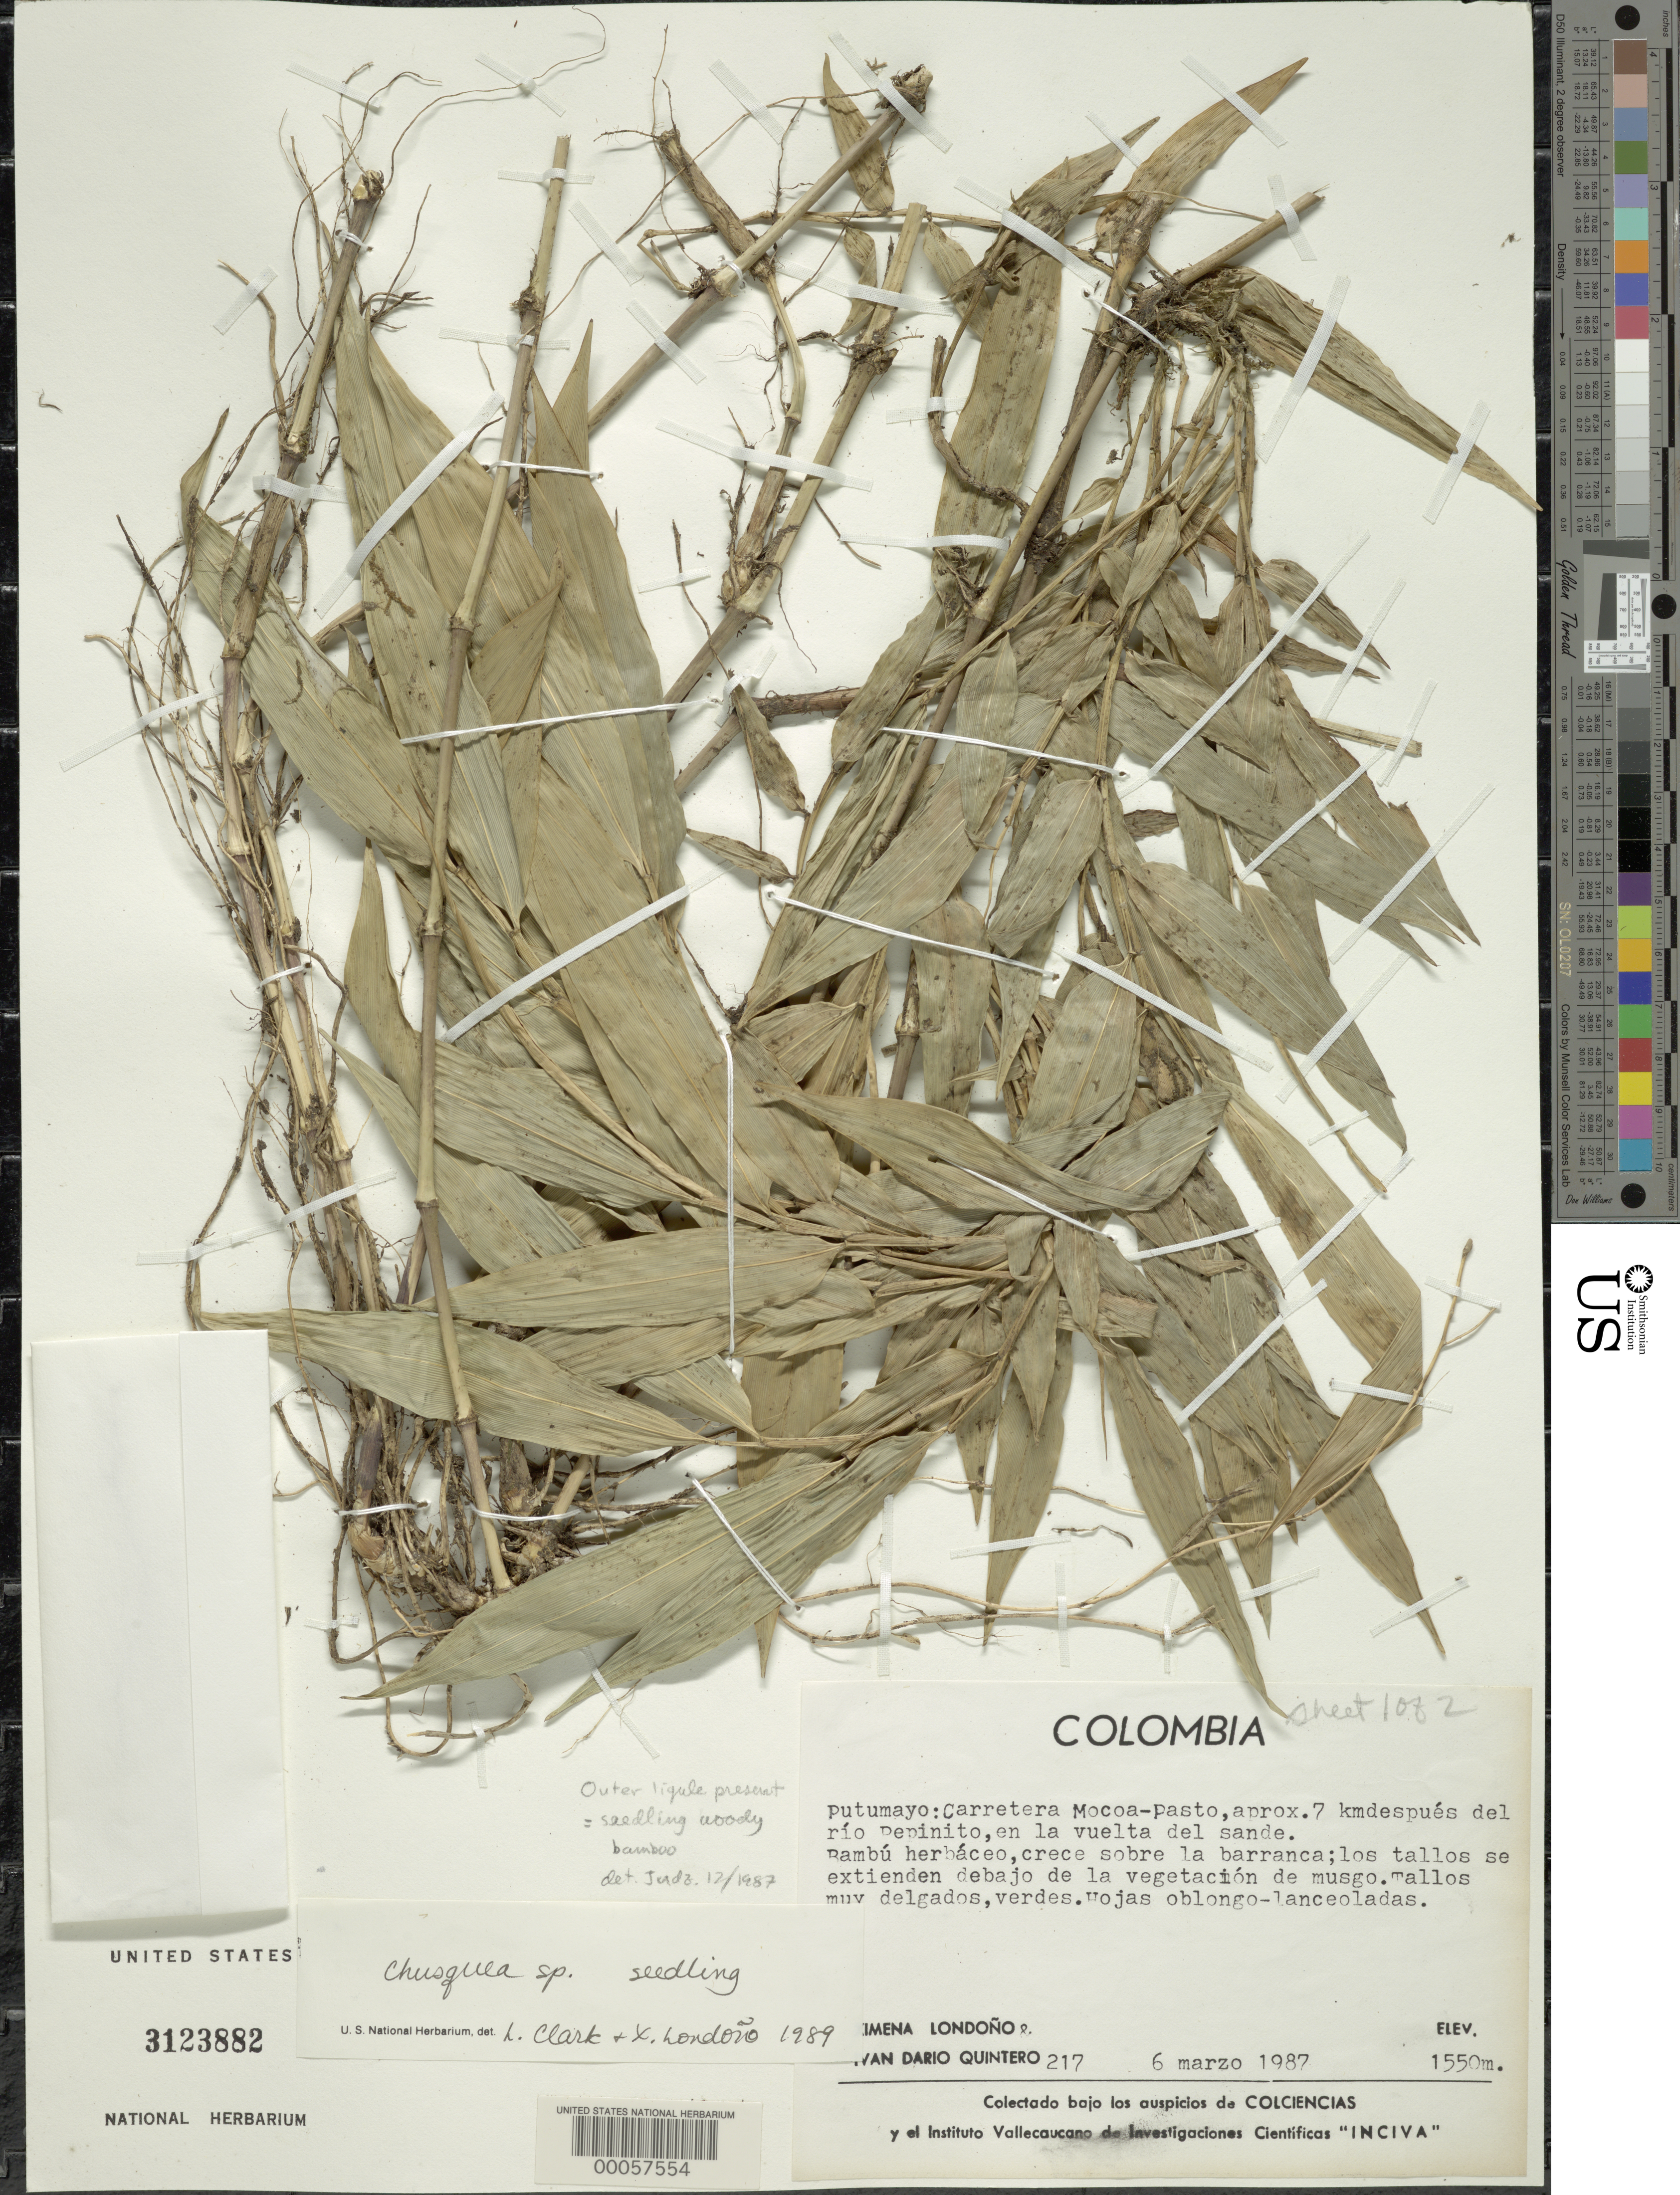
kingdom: Plantae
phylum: Tracheophyta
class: Liliopsida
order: Poales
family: Poaceae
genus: Chusquea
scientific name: Chusquea sp.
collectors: X. Londoño & I. Quintero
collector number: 217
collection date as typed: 06 Mar 1987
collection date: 1987-03-06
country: Colombia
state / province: Putumayo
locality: Carretera Mocoa-Pasto, 7 km from the Pepinito River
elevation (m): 1550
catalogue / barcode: US 3123882